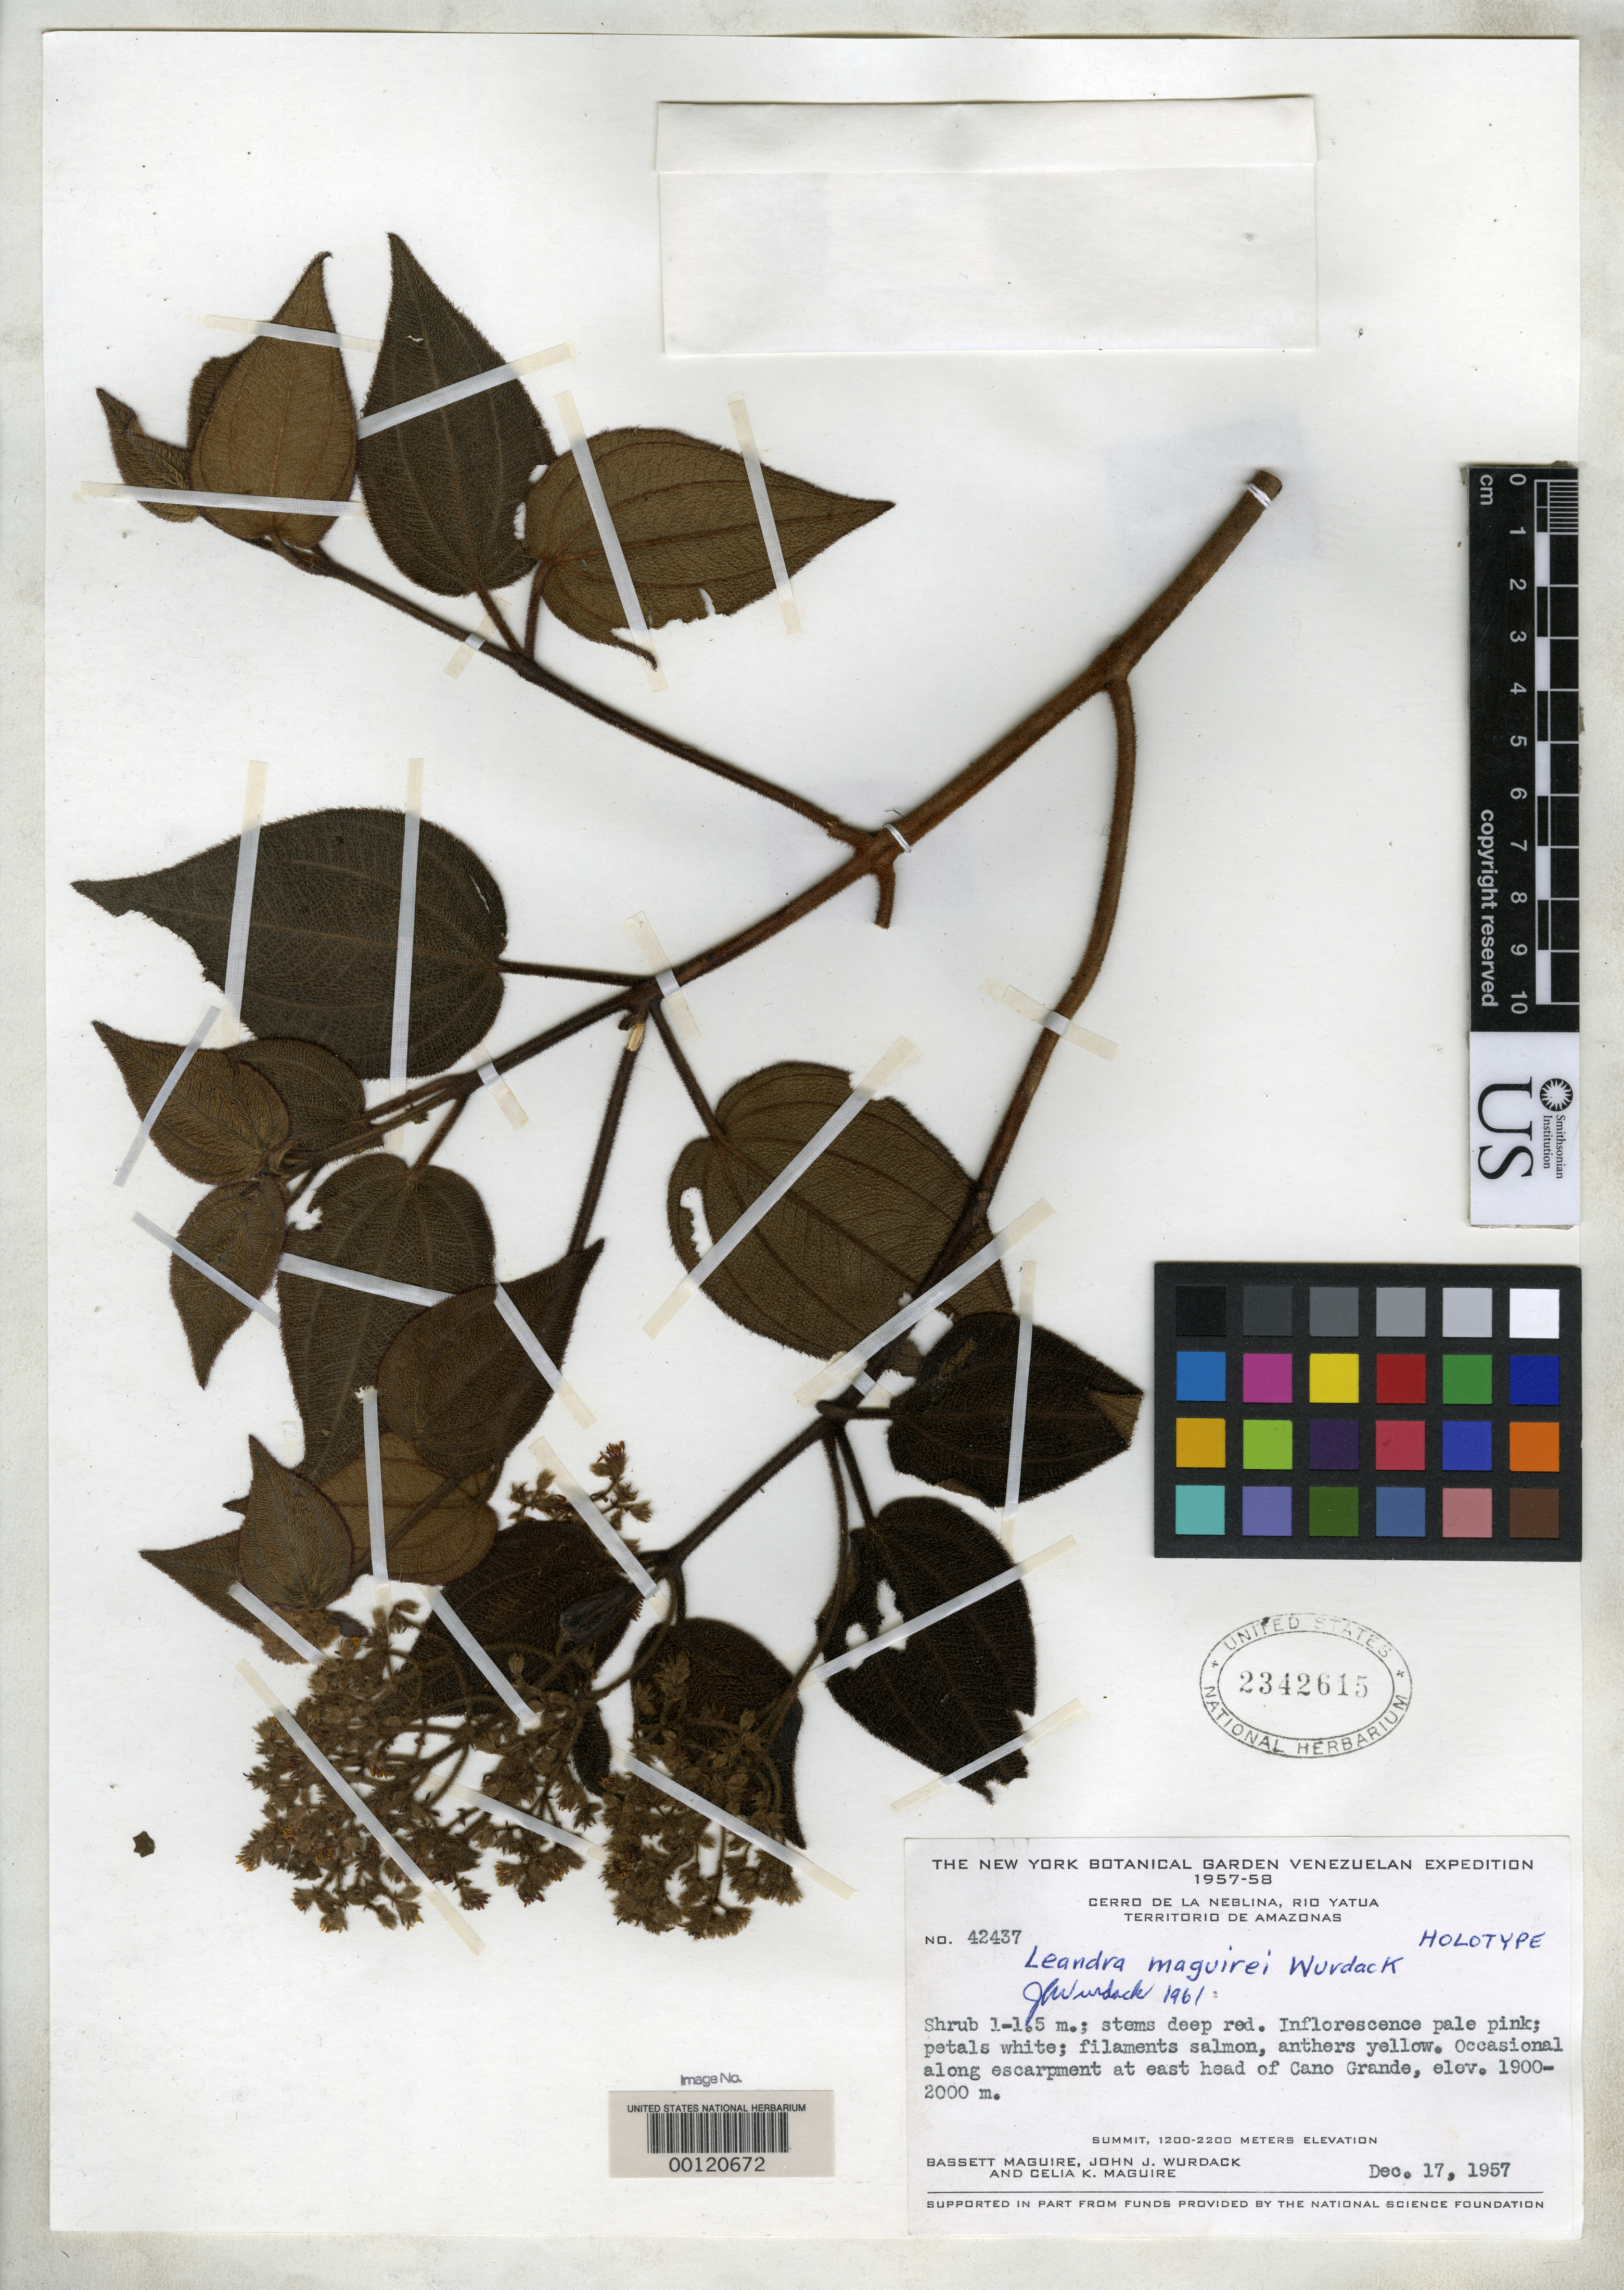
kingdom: Plantae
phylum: Tracheophyta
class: Magnoliopsida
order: Myrtales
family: Melastomataceae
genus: Leandra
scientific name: Leandra maguirei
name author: Wurdack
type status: Holotype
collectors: B. Maguire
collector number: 42437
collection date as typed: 17 Dec 1957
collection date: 1957-12-17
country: Venezuela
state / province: Amazonas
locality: Cerro Neblina.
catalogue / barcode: US 2342615